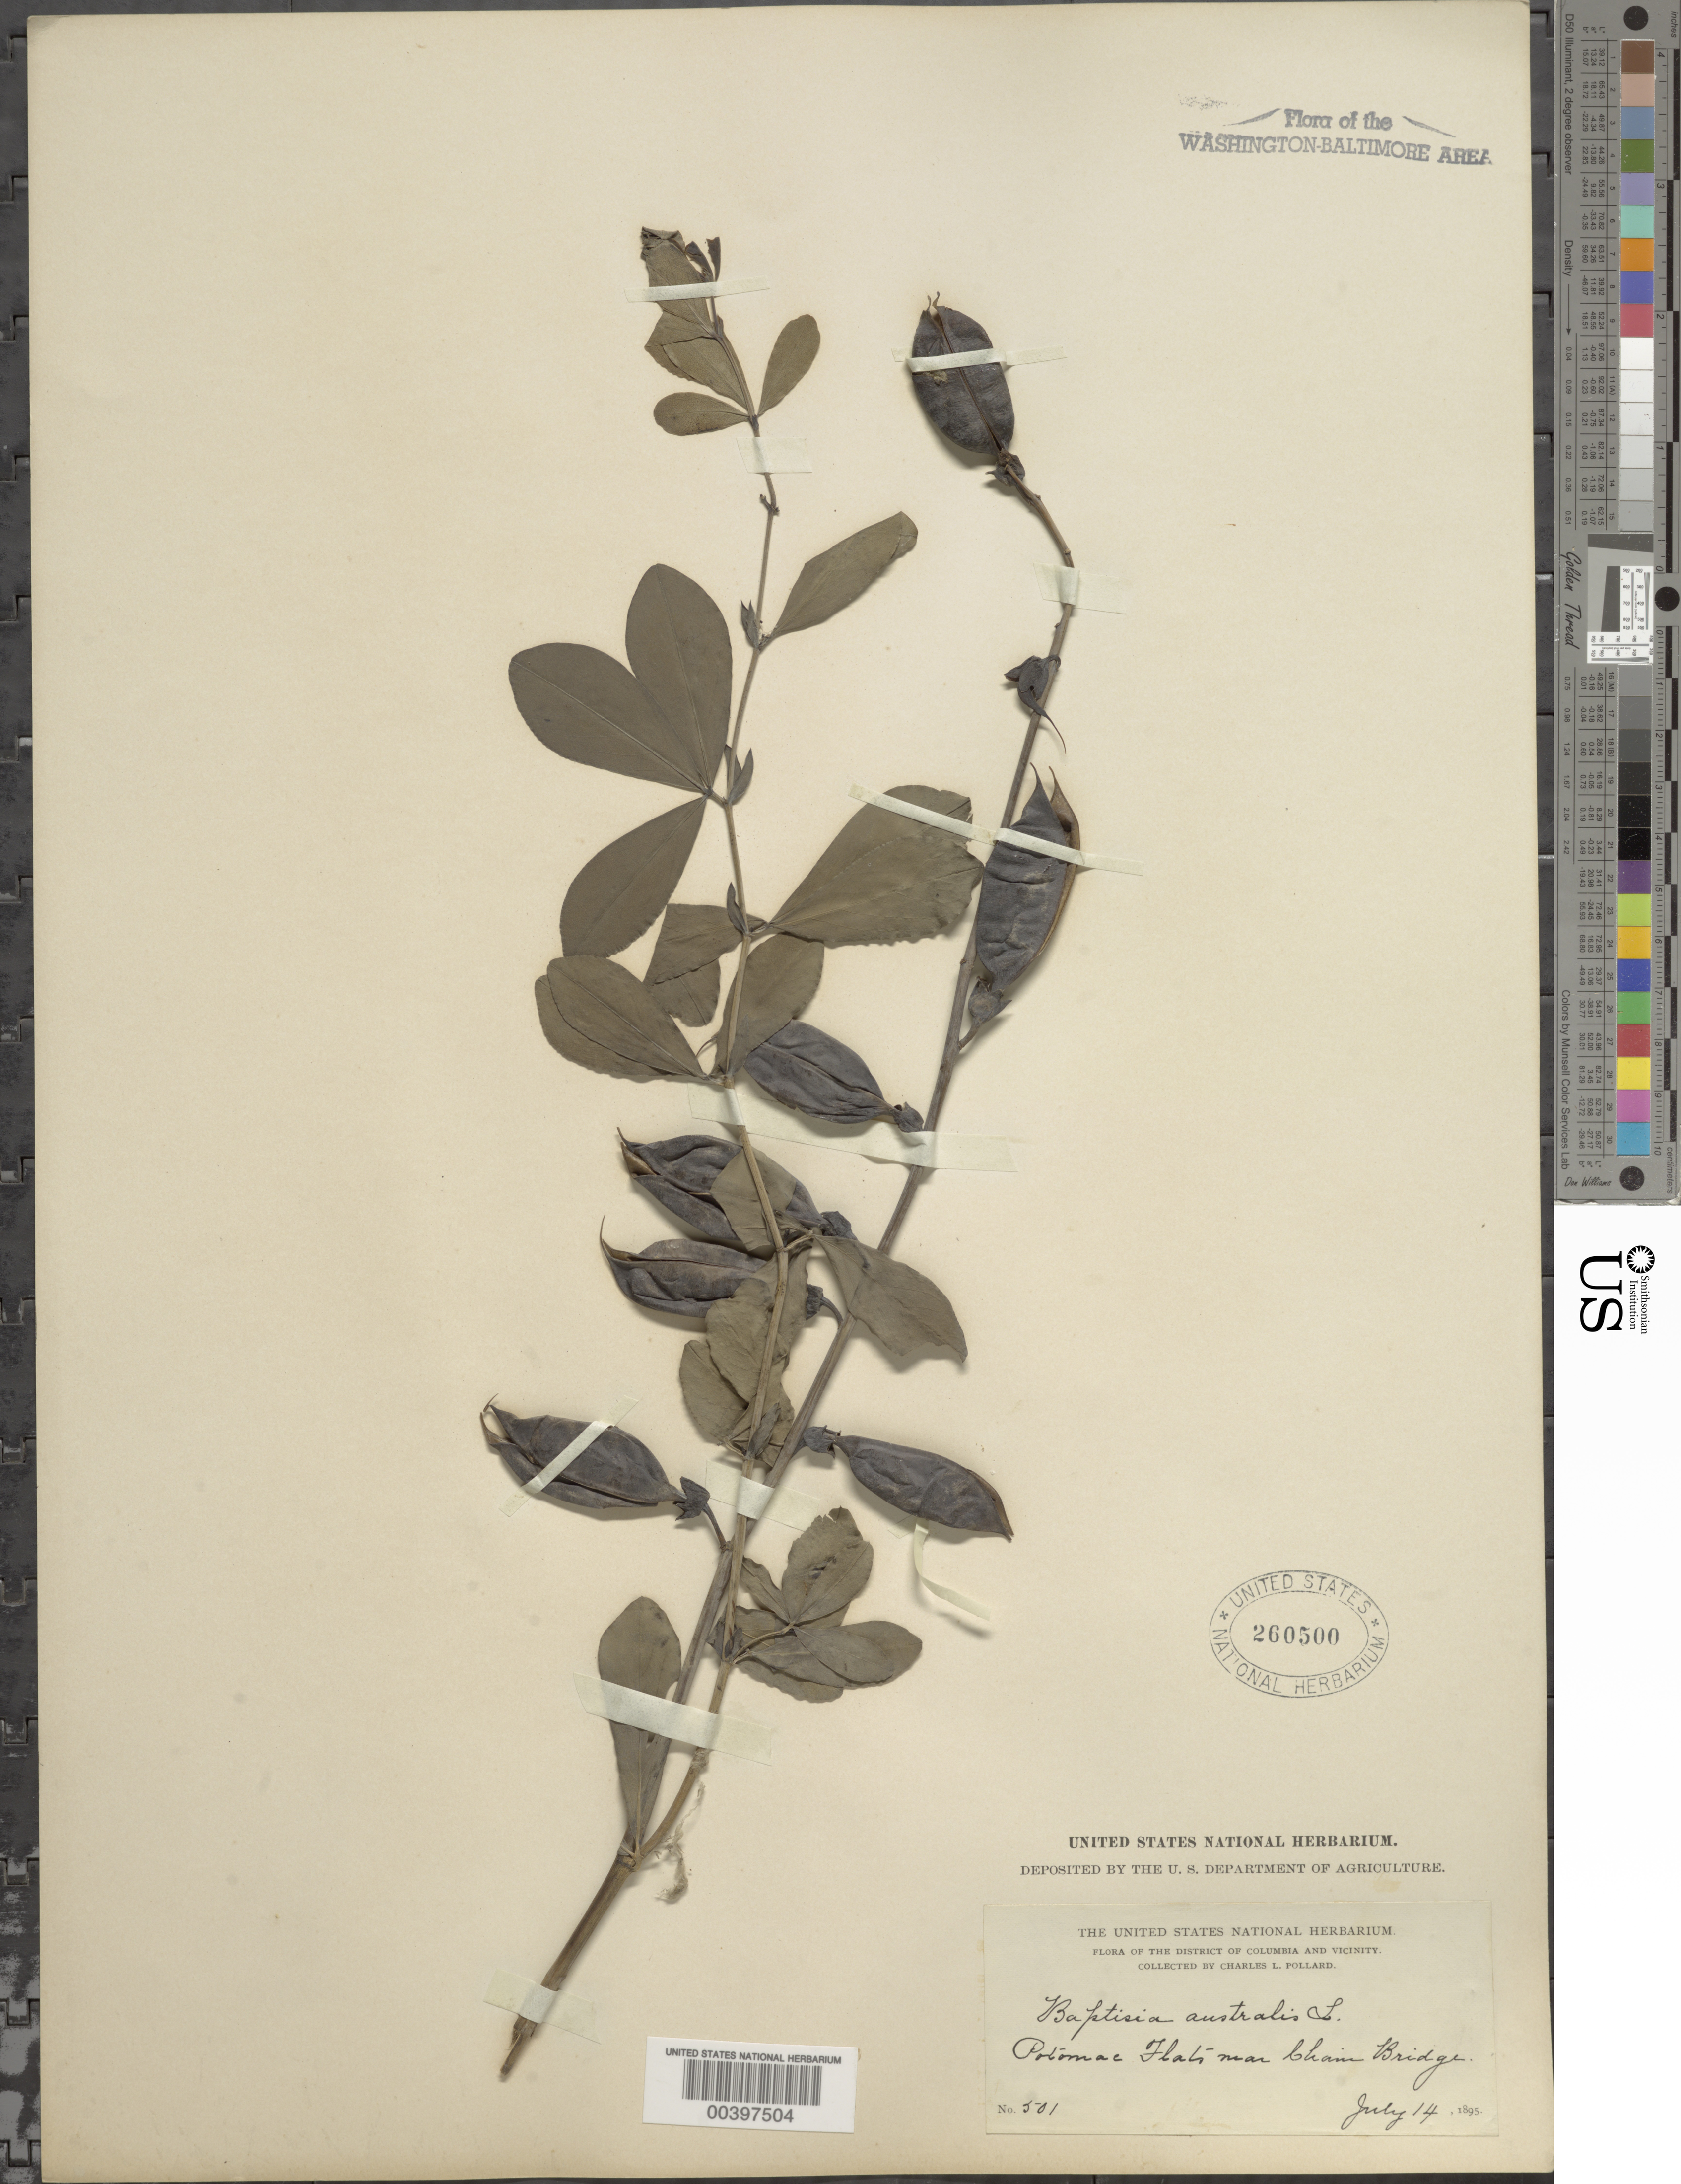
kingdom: Plantae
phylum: Tracheophyta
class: Magnoliopsida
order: Fabales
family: Fabaceae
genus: Baptisia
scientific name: Baptisia australis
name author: (L.) R. Br.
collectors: C. L. Pollard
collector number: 501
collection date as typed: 14 Jul 1895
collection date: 1895-07-14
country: United States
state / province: District of Columbia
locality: Potomac Flats near Chain Bridge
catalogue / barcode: US 260500